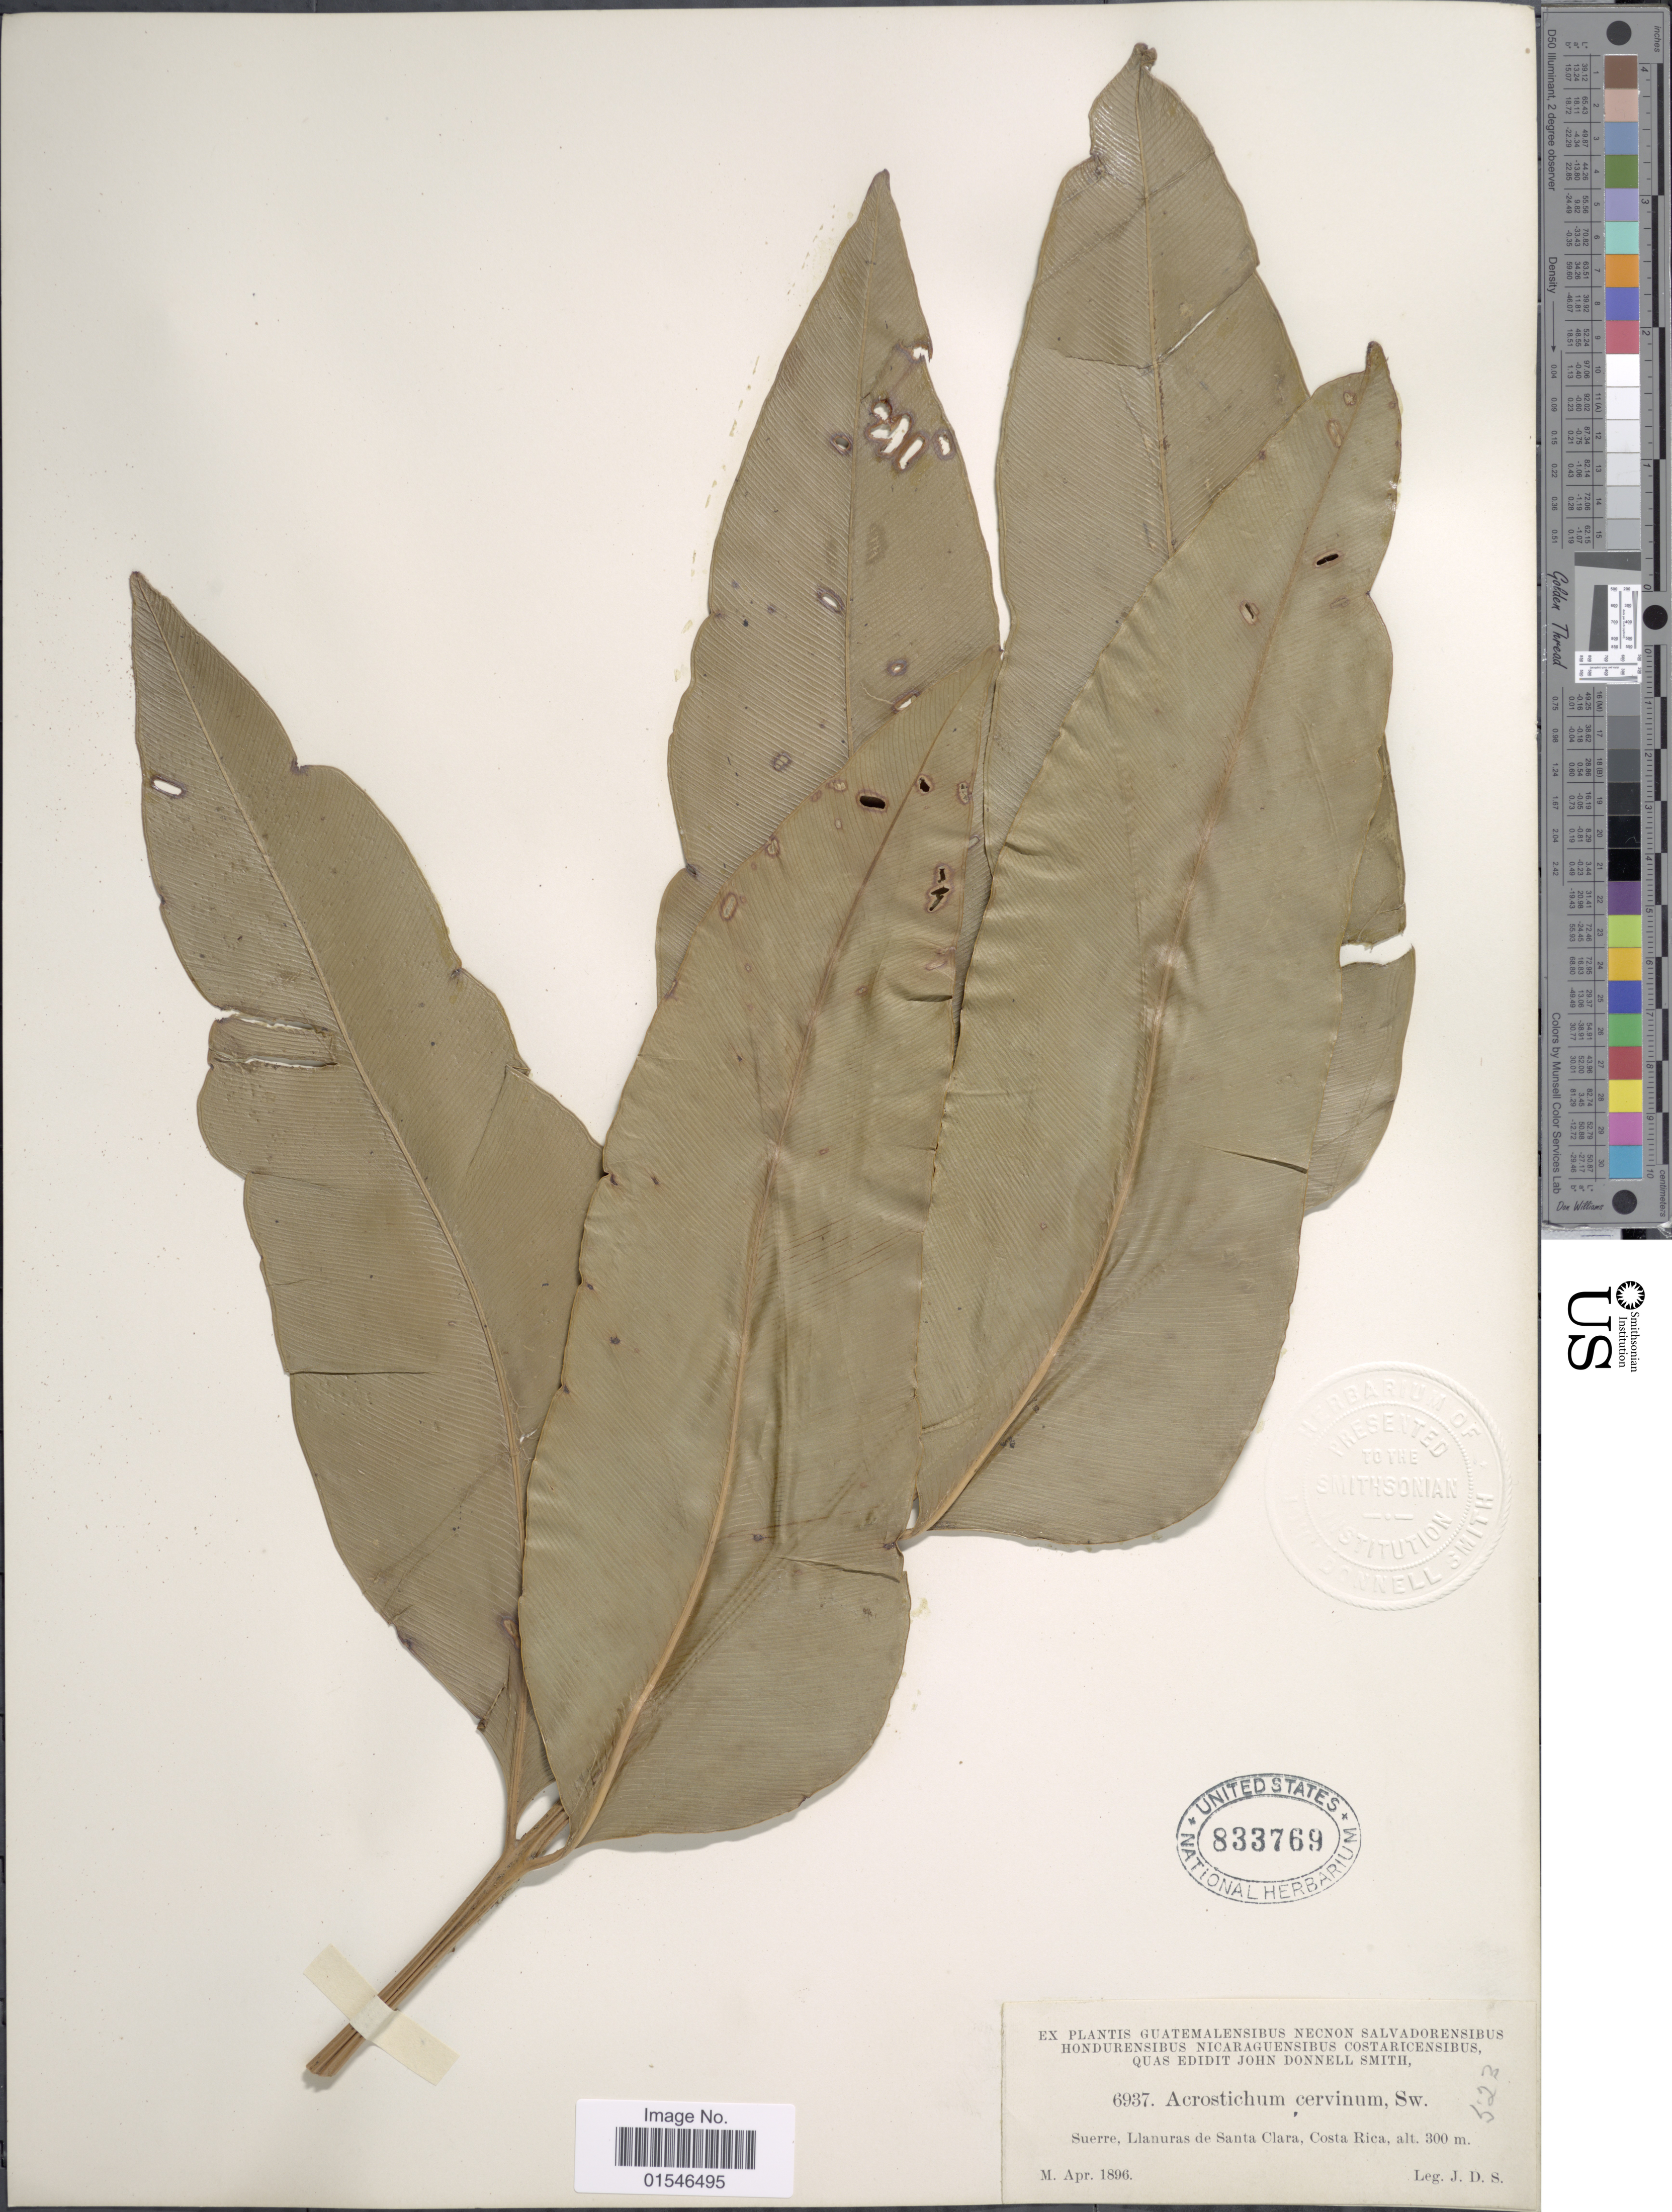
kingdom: Plantae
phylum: Tracheophyta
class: Polypodiopsida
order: Polypodiales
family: Dryopteridaceae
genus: Olfersia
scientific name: Olfersia cervina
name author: (L.) Kunze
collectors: J. Donnell Smith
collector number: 6937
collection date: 1896-04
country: Costa Rica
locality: Suerre, Llanuras de Santa Clara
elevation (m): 300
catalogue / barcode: US 833769